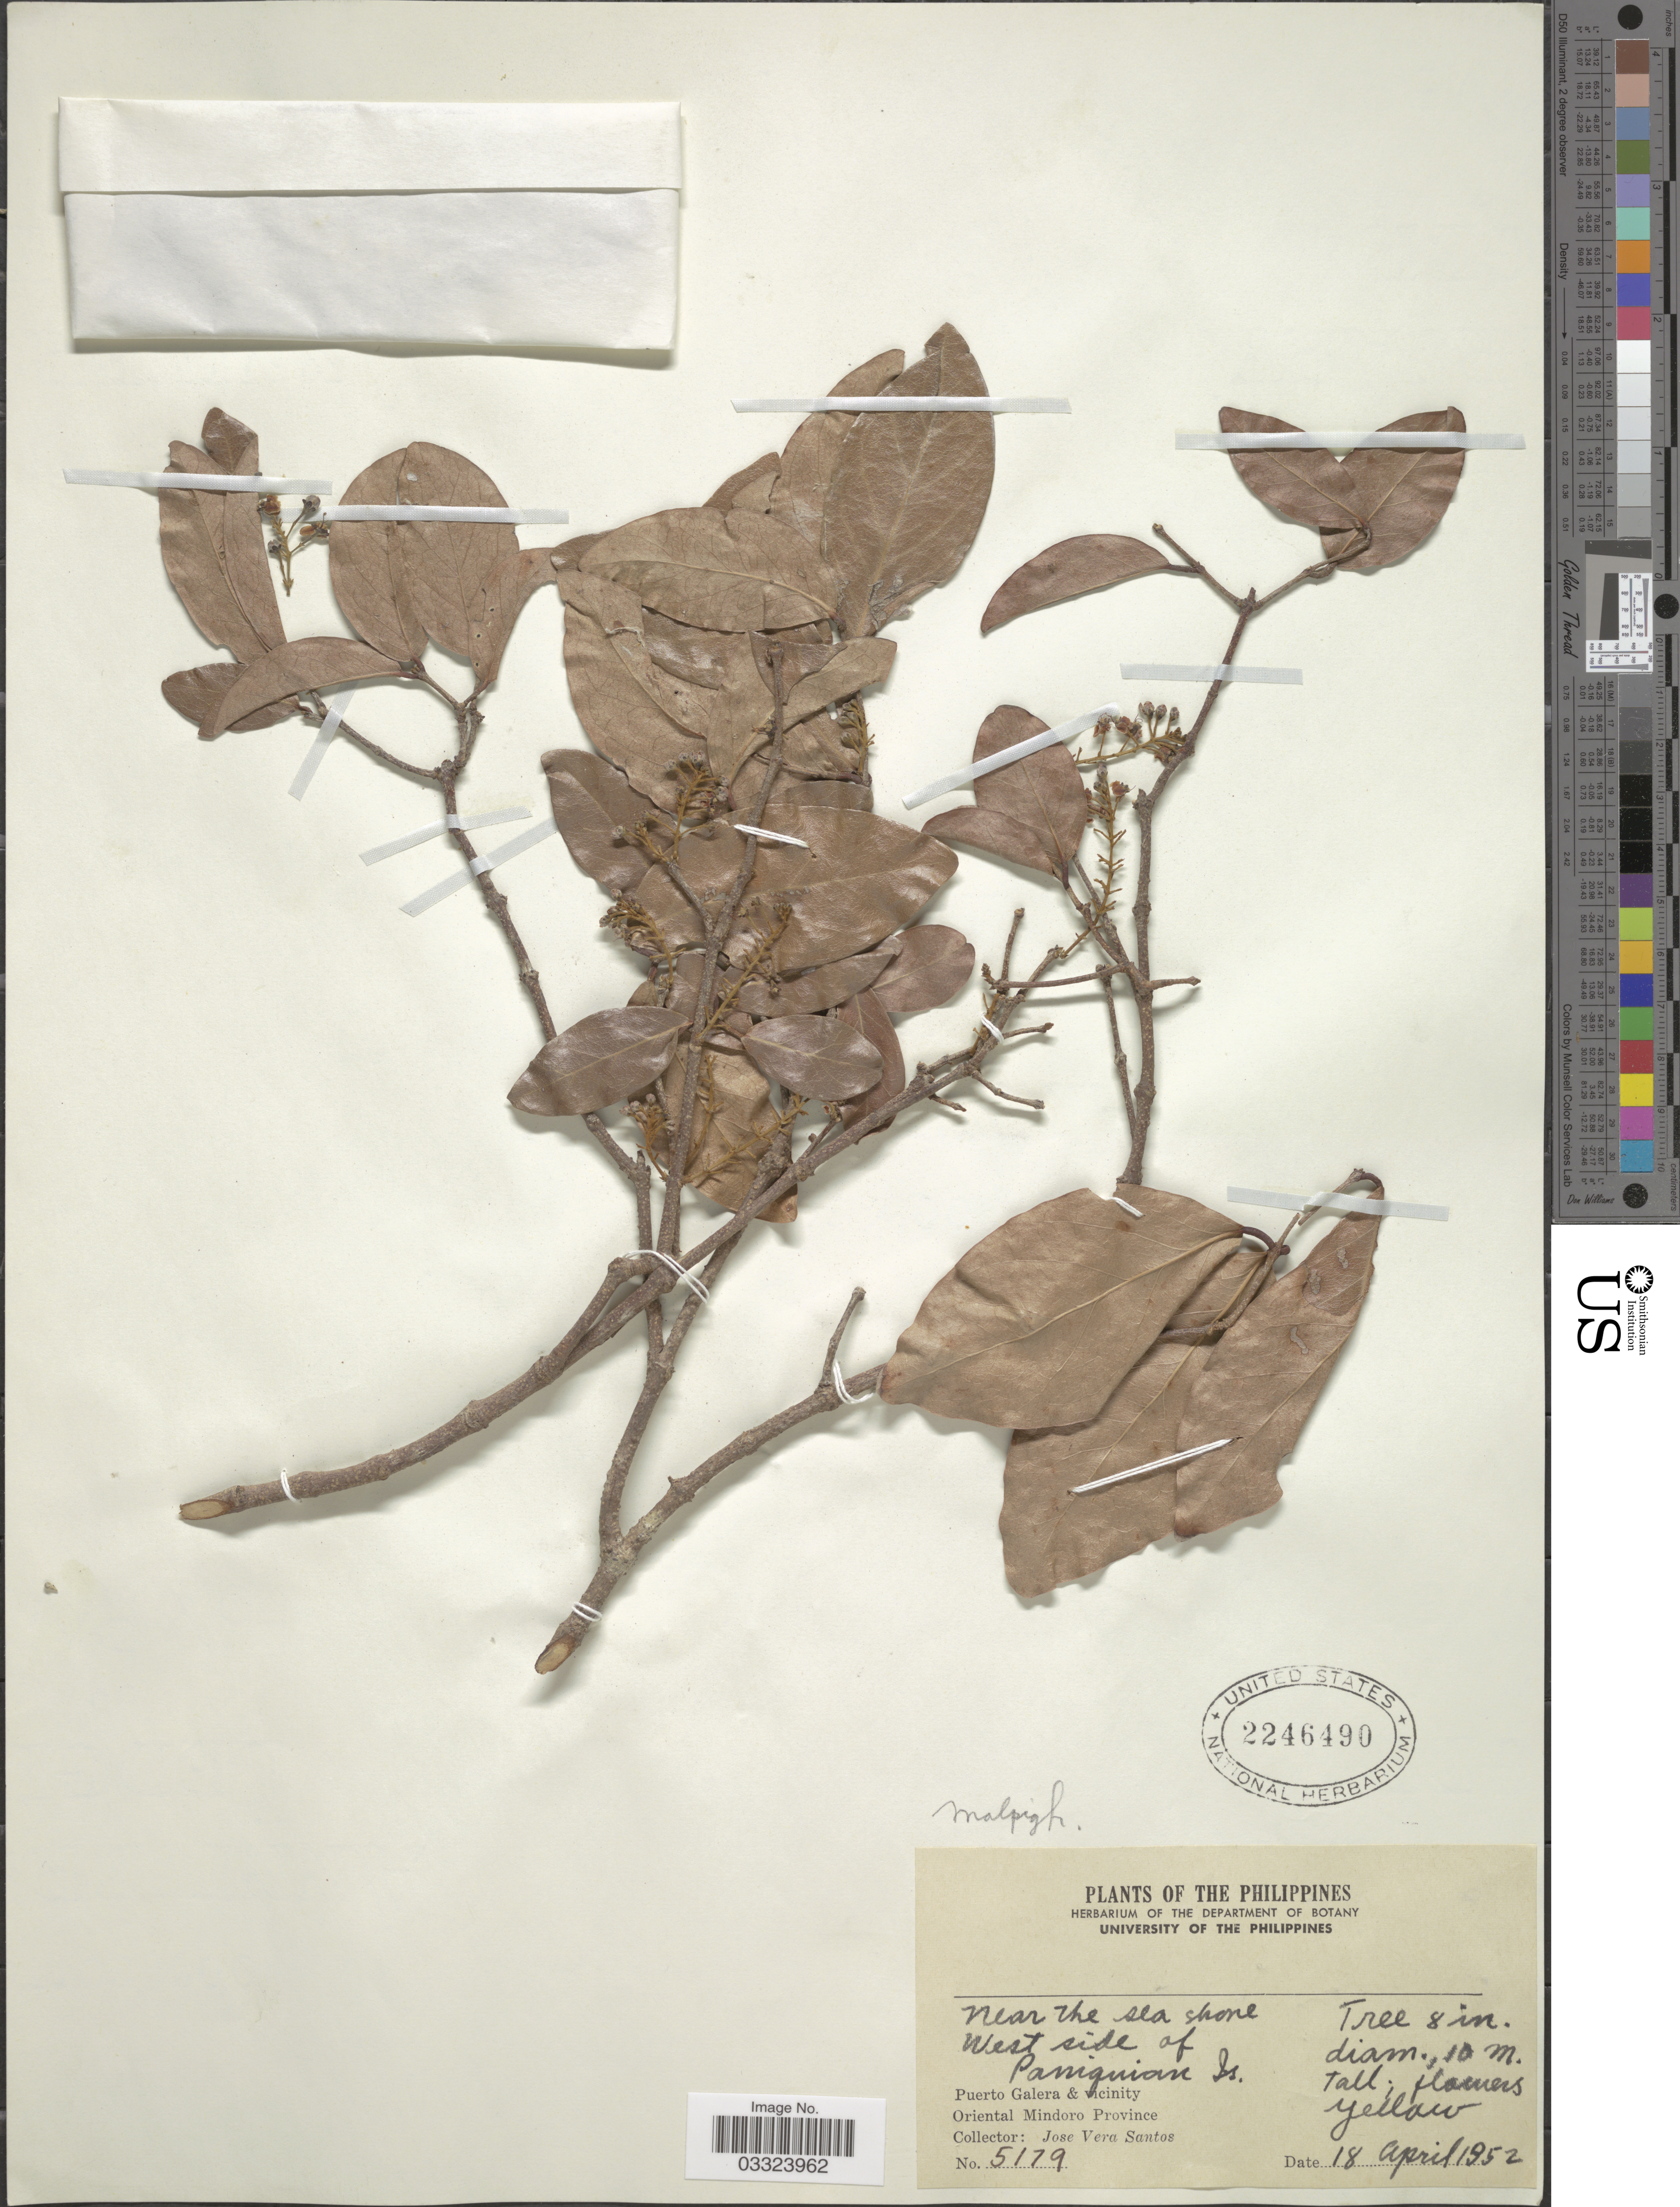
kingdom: Plantae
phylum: Tracheophyta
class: Magnoliopsida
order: Malpighiales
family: Malpighiaceae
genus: Hiptage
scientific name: Hiptage pubescens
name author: Merr.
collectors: J. Vera Santos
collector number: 5179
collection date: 1952-04-18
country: Philippines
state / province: Mimaropa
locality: West side of Paniquian Is., Puerto Galera & vicinity, Oriental Mindoro Province.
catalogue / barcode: US 2246490